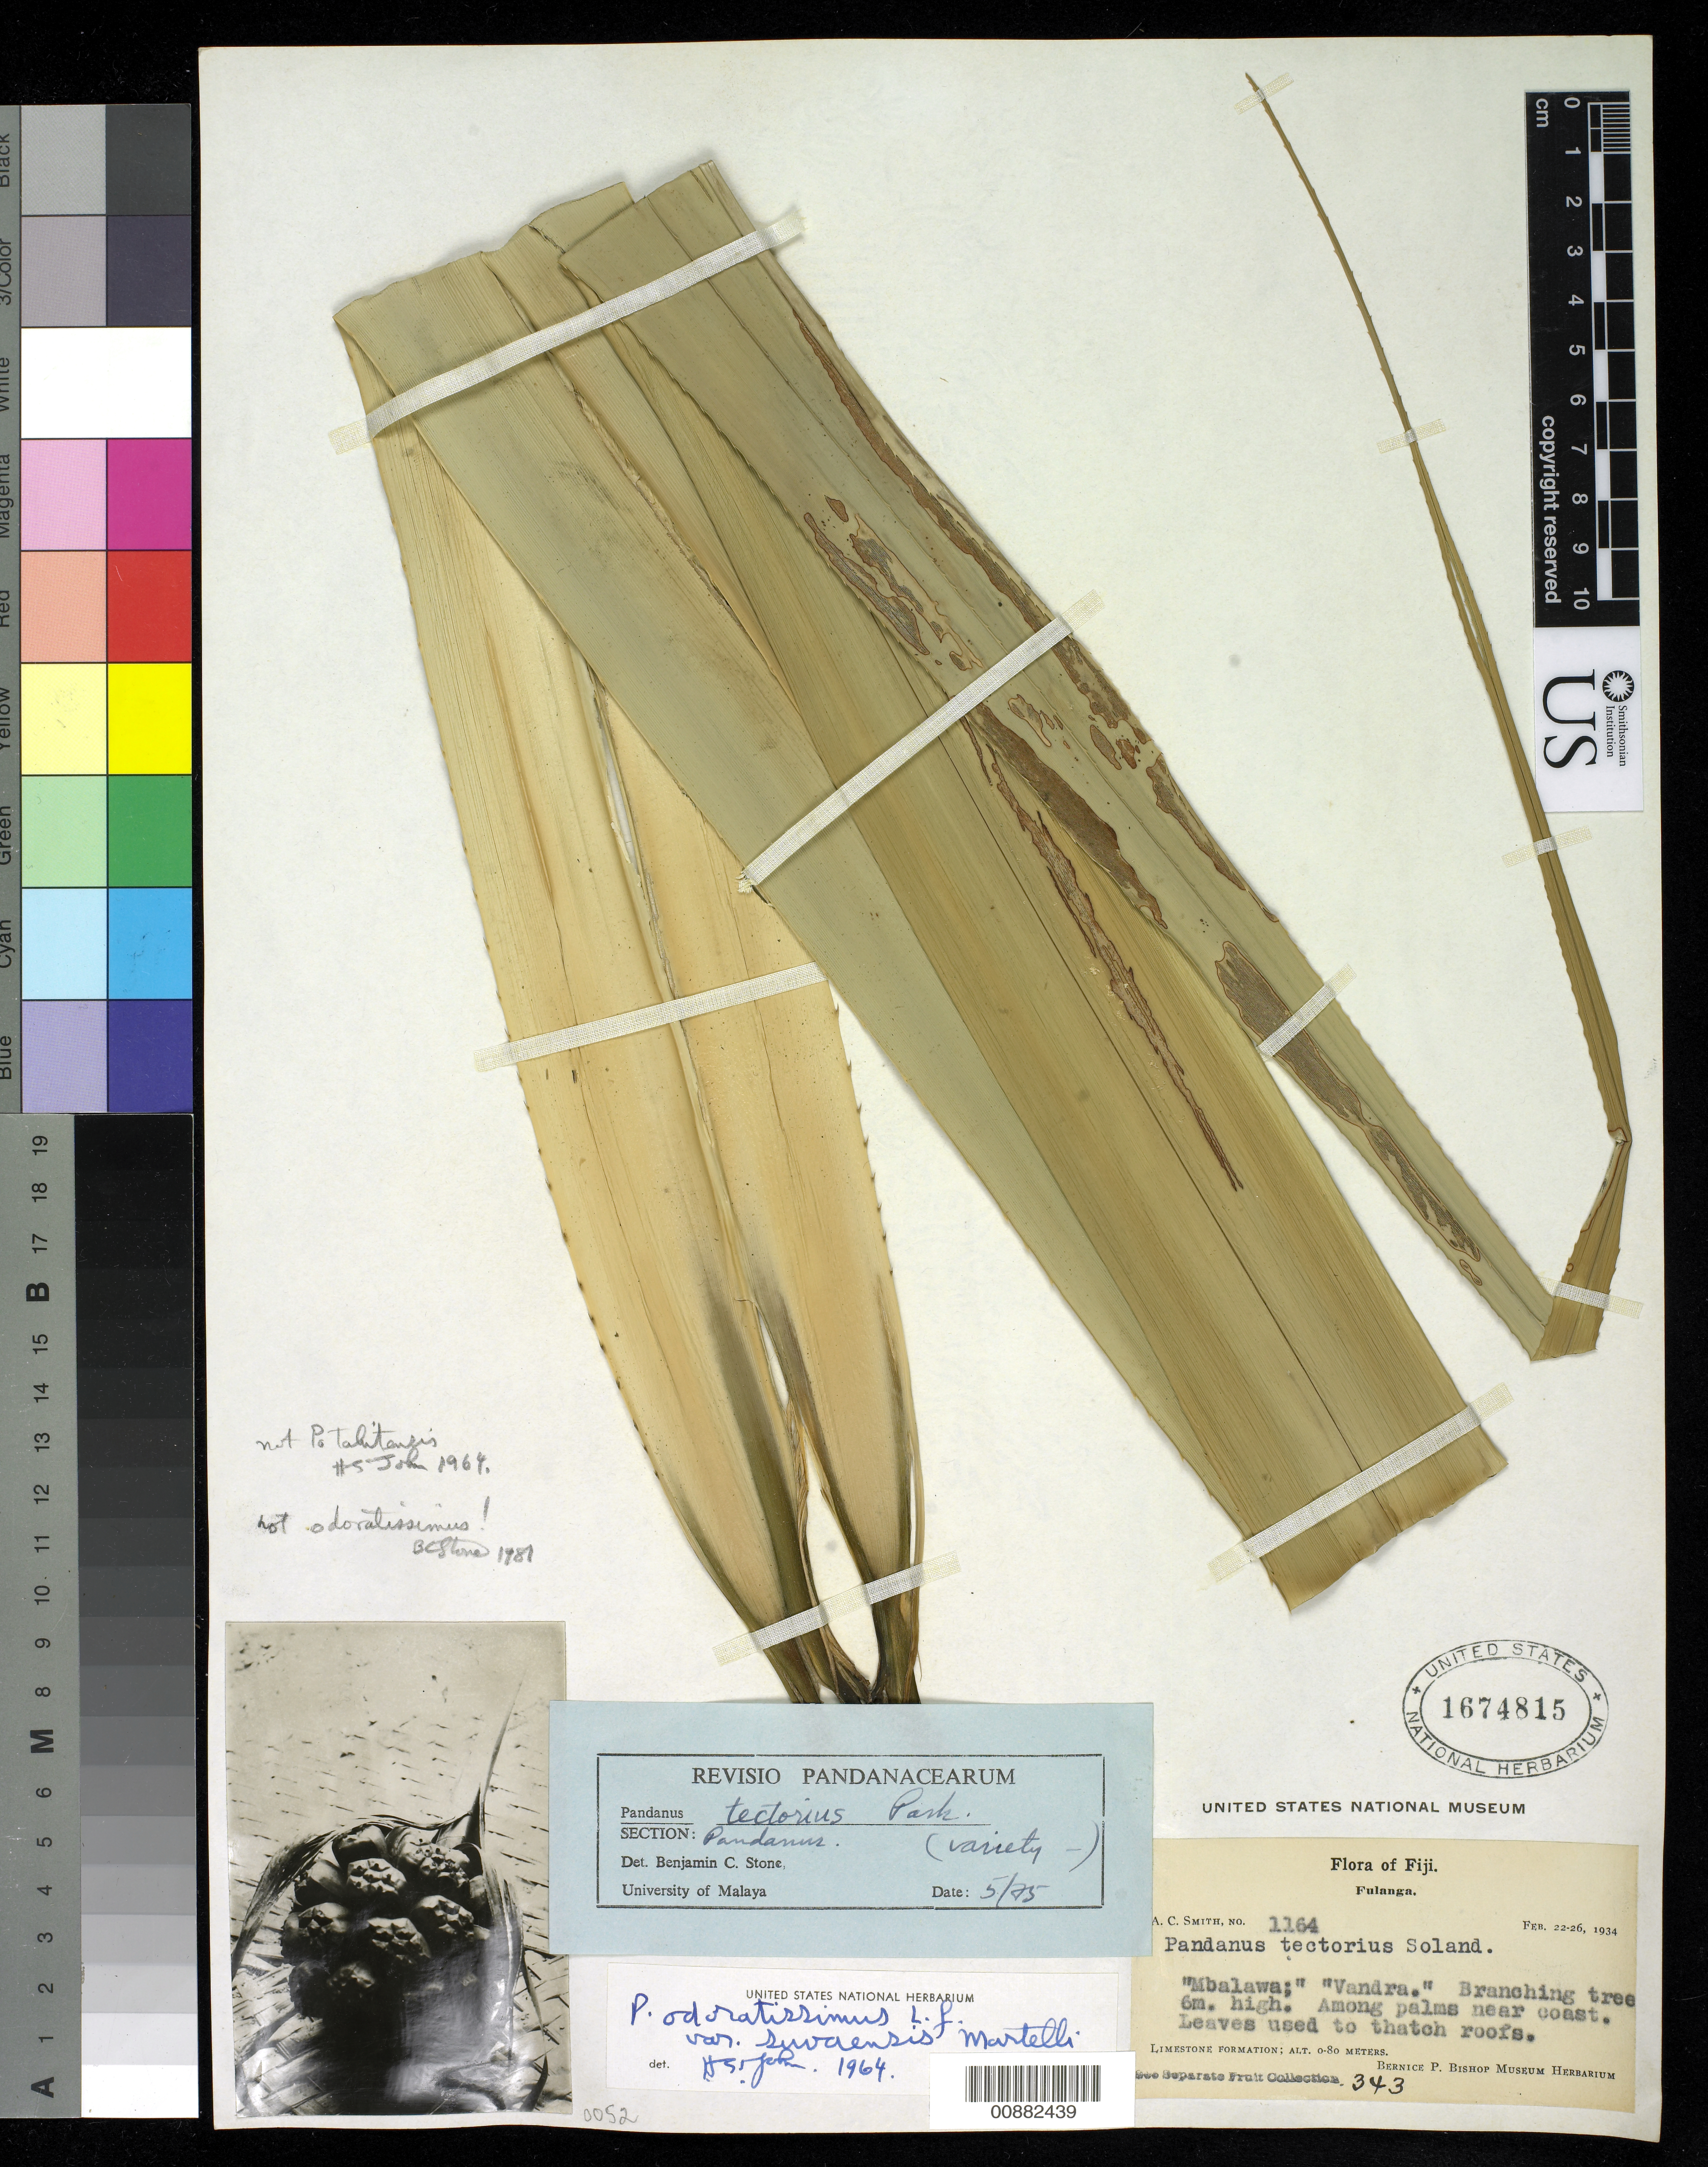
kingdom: Plantae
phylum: Tracheophyta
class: Liliopsida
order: Pandanales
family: Pandanaceae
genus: Pandanus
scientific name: Pandanus tectorius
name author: Parkinson ex DuRoi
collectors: C. A. Smith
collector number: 1164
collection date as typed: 22 Feb 1934 to 26 Feb 1934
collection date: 1934-02-22/1934-02-26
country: Fiji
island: Fulaga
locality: Among palms near coast. (Fulanga)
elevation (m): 0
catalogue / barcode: US 1674815